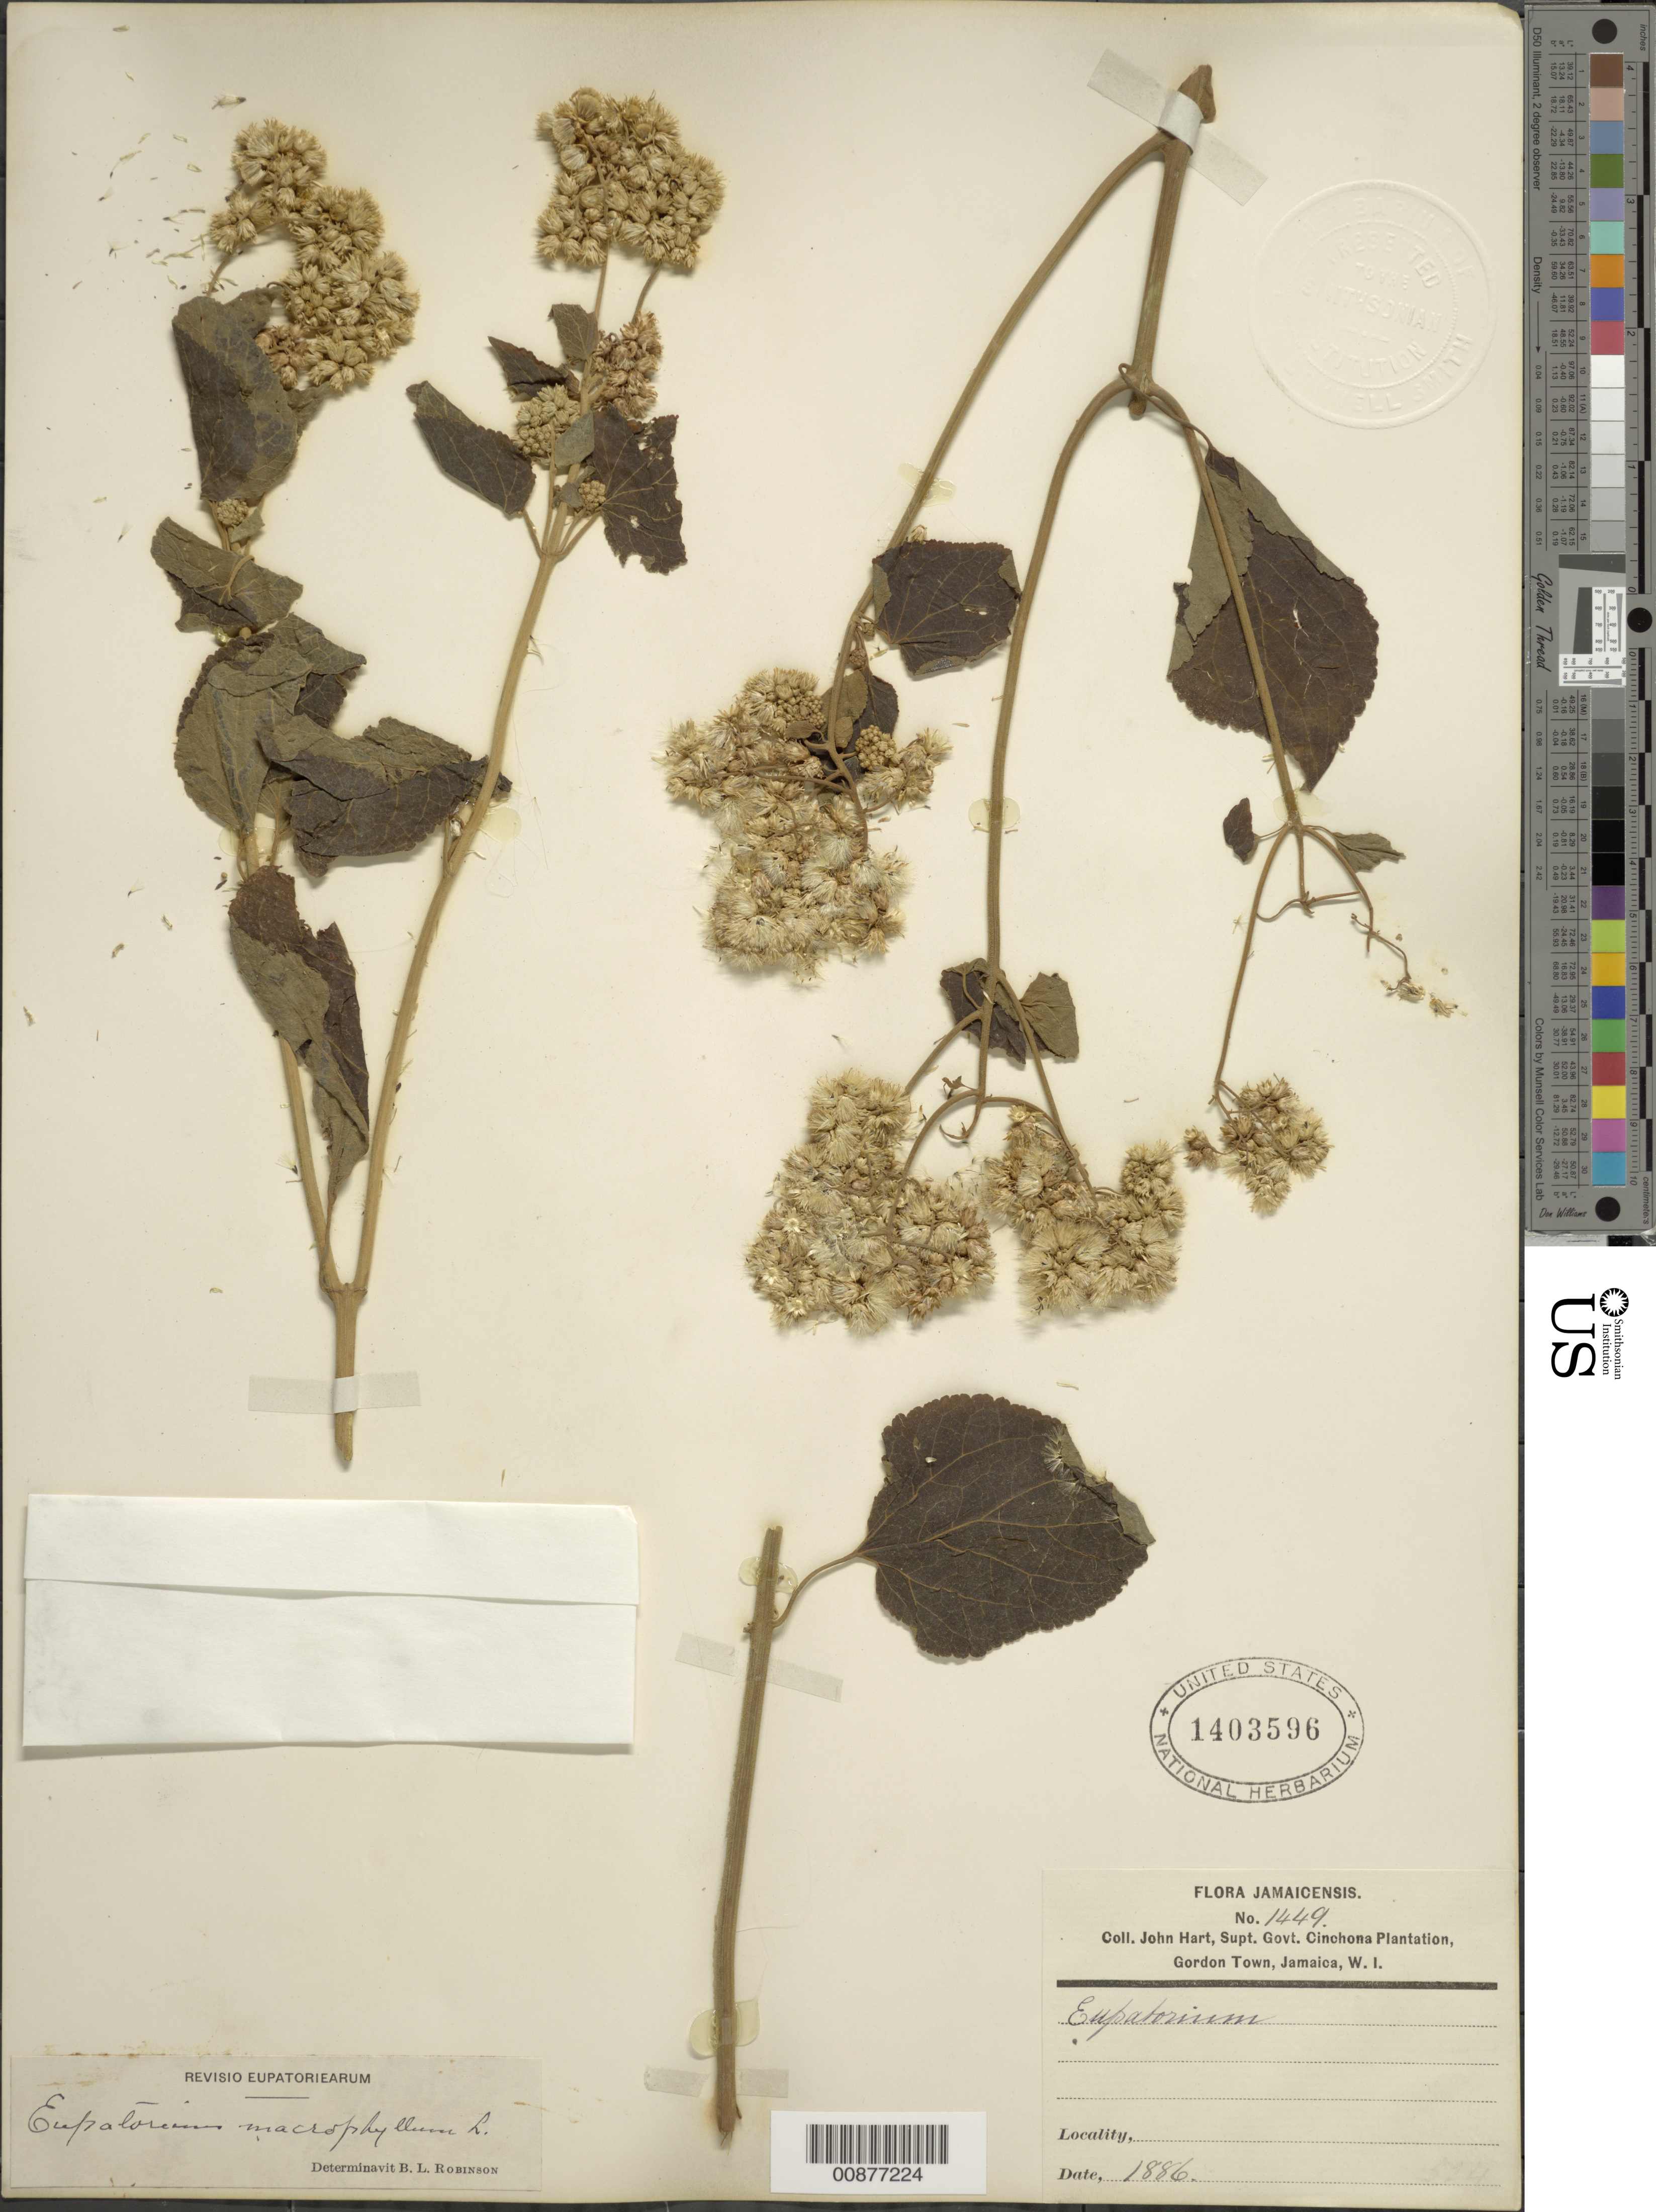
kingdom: Plantae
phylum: Tracheophyta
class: Magnoliopsida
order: Asterales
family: Asteraceae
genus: Hebeclinium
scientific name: Hebeclinium macrophyllum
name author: (L.) DC.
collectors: J. Hart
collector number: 1449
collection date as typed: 1886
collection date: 1886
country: Jamaica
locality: Govt. Cinchona Plantation, Gordon Town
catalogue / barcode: US 1403596